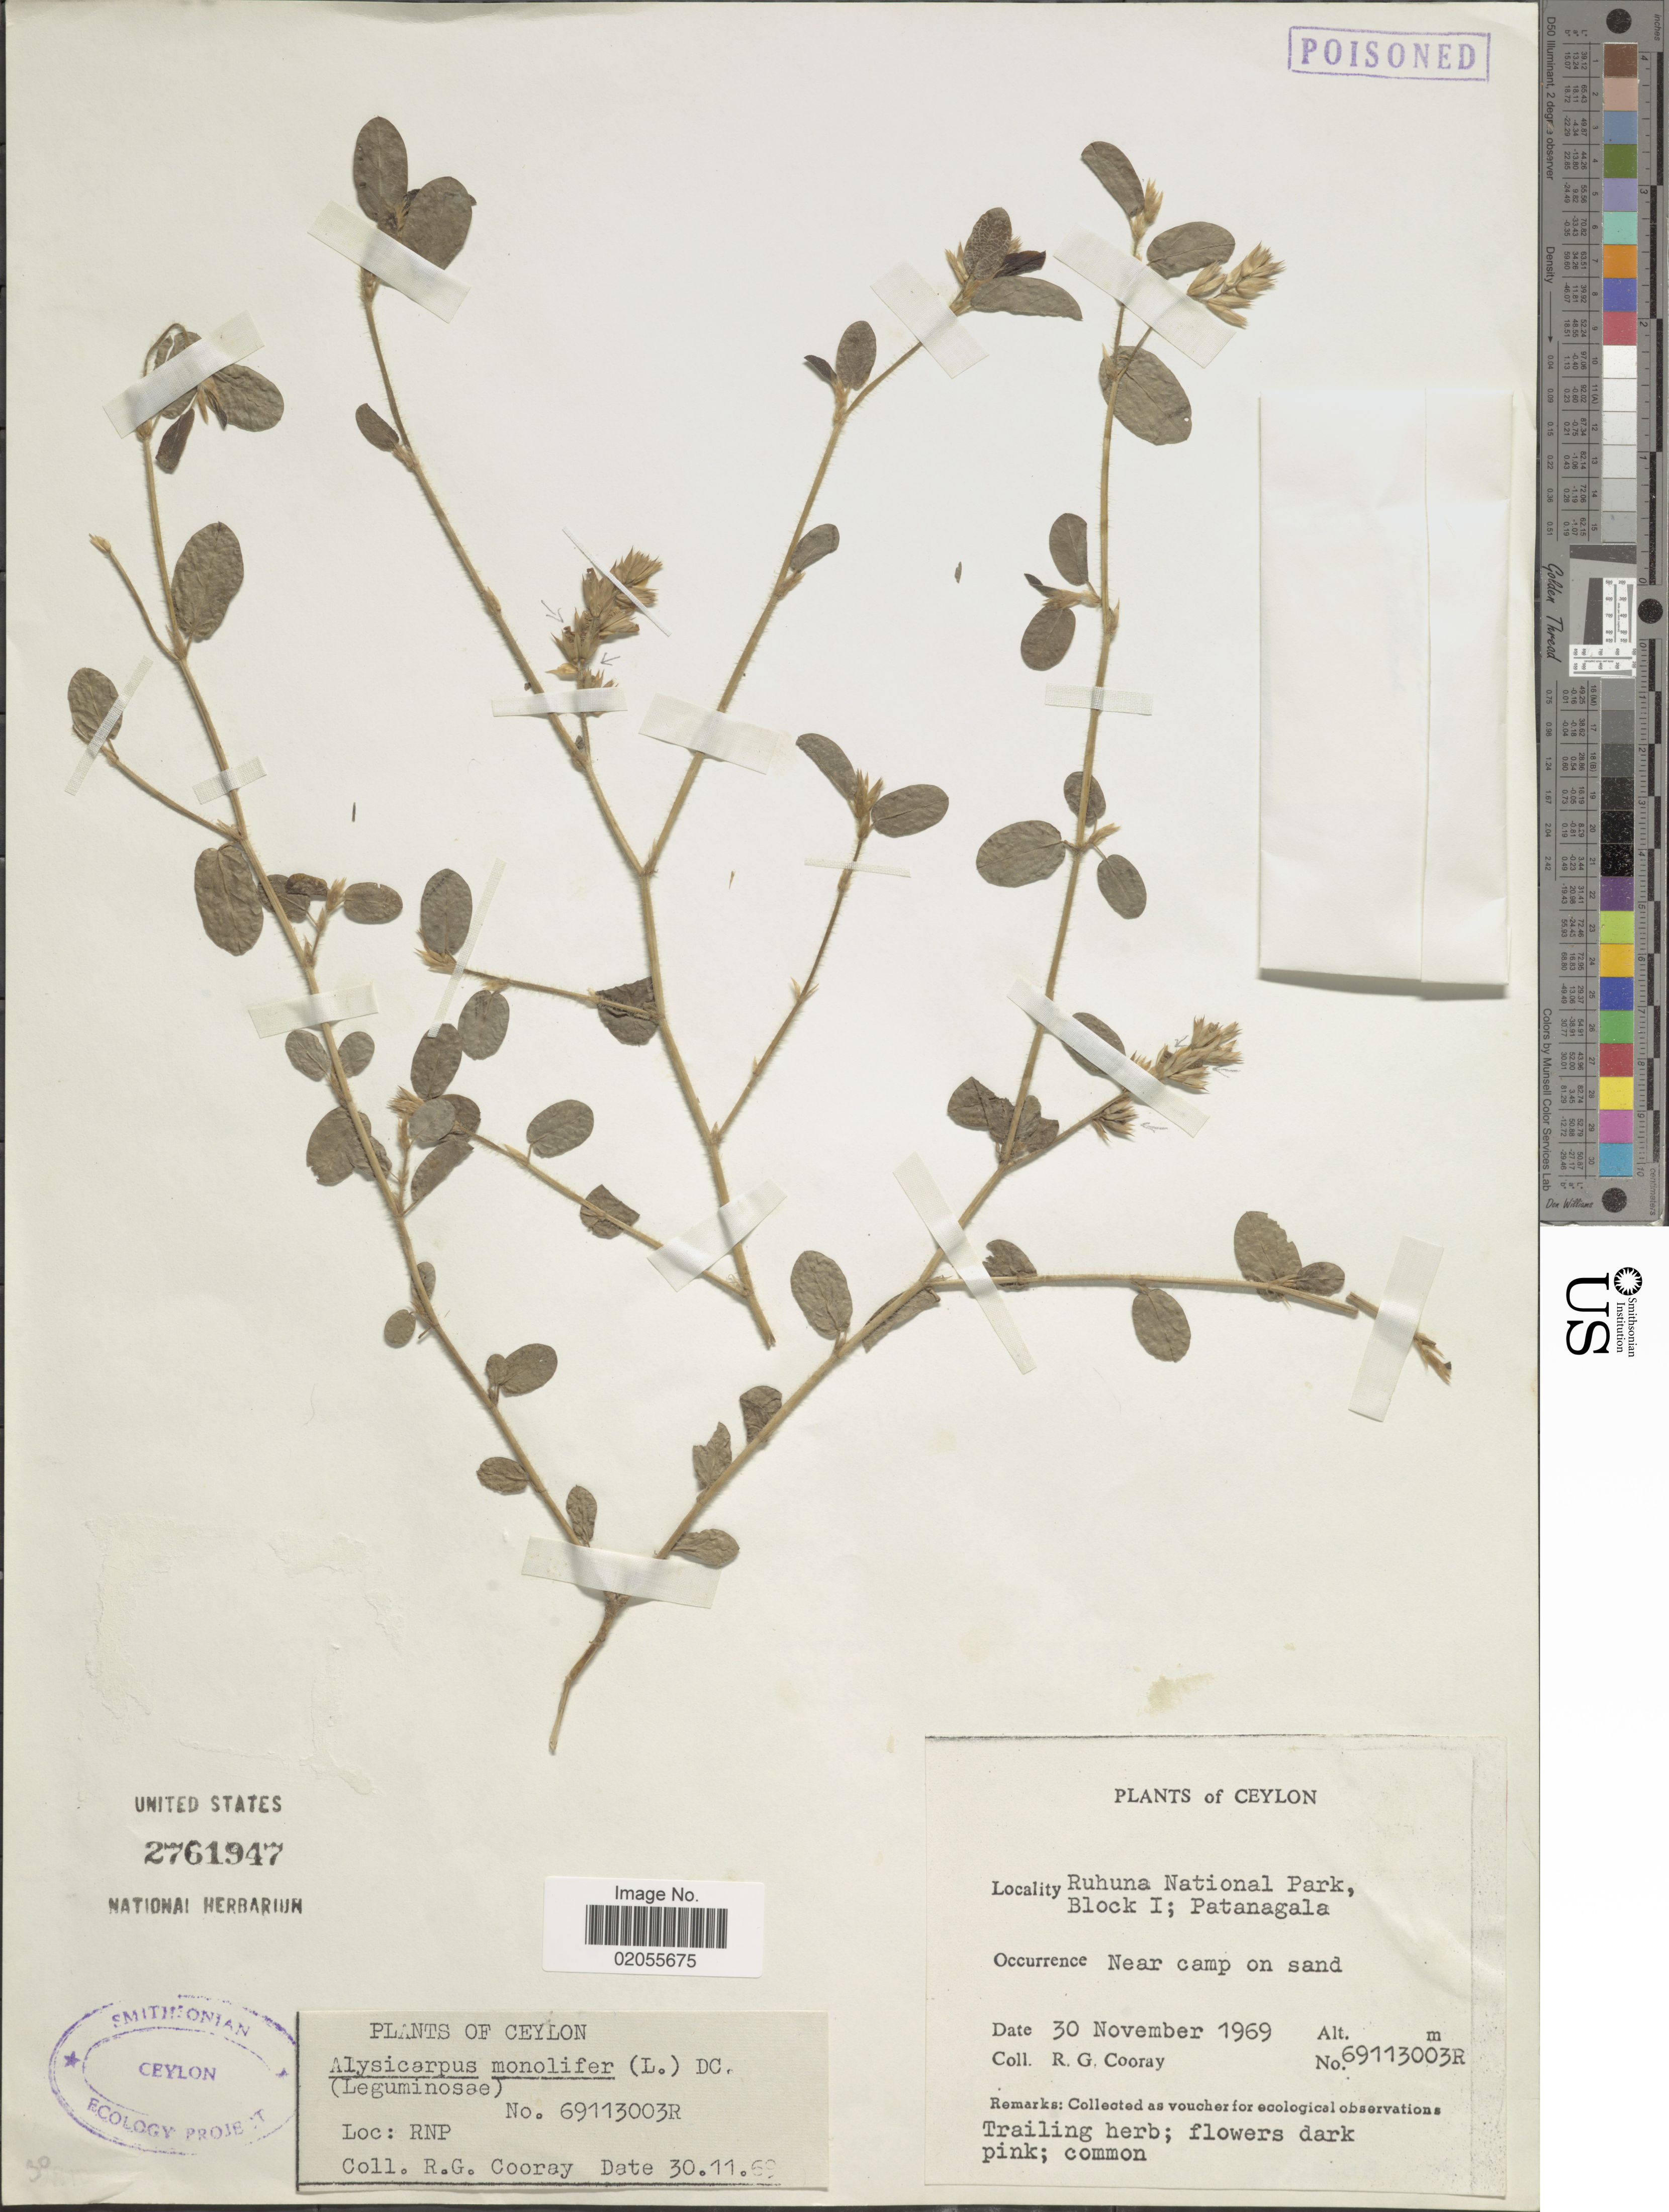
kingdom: Plantae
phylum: Tracheophyta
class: Magnoliopsida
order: Fabales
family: Fabaceae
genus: Alysicarpus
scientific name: Alysicarpus monilifer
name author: (L.) DC.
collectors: R. Cooray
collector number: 69113003R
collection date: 1969-11-30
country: Sri Lanka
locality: Ceylon, Ruhuna National Park, Block I: Patanagala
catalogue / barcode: US 2761947